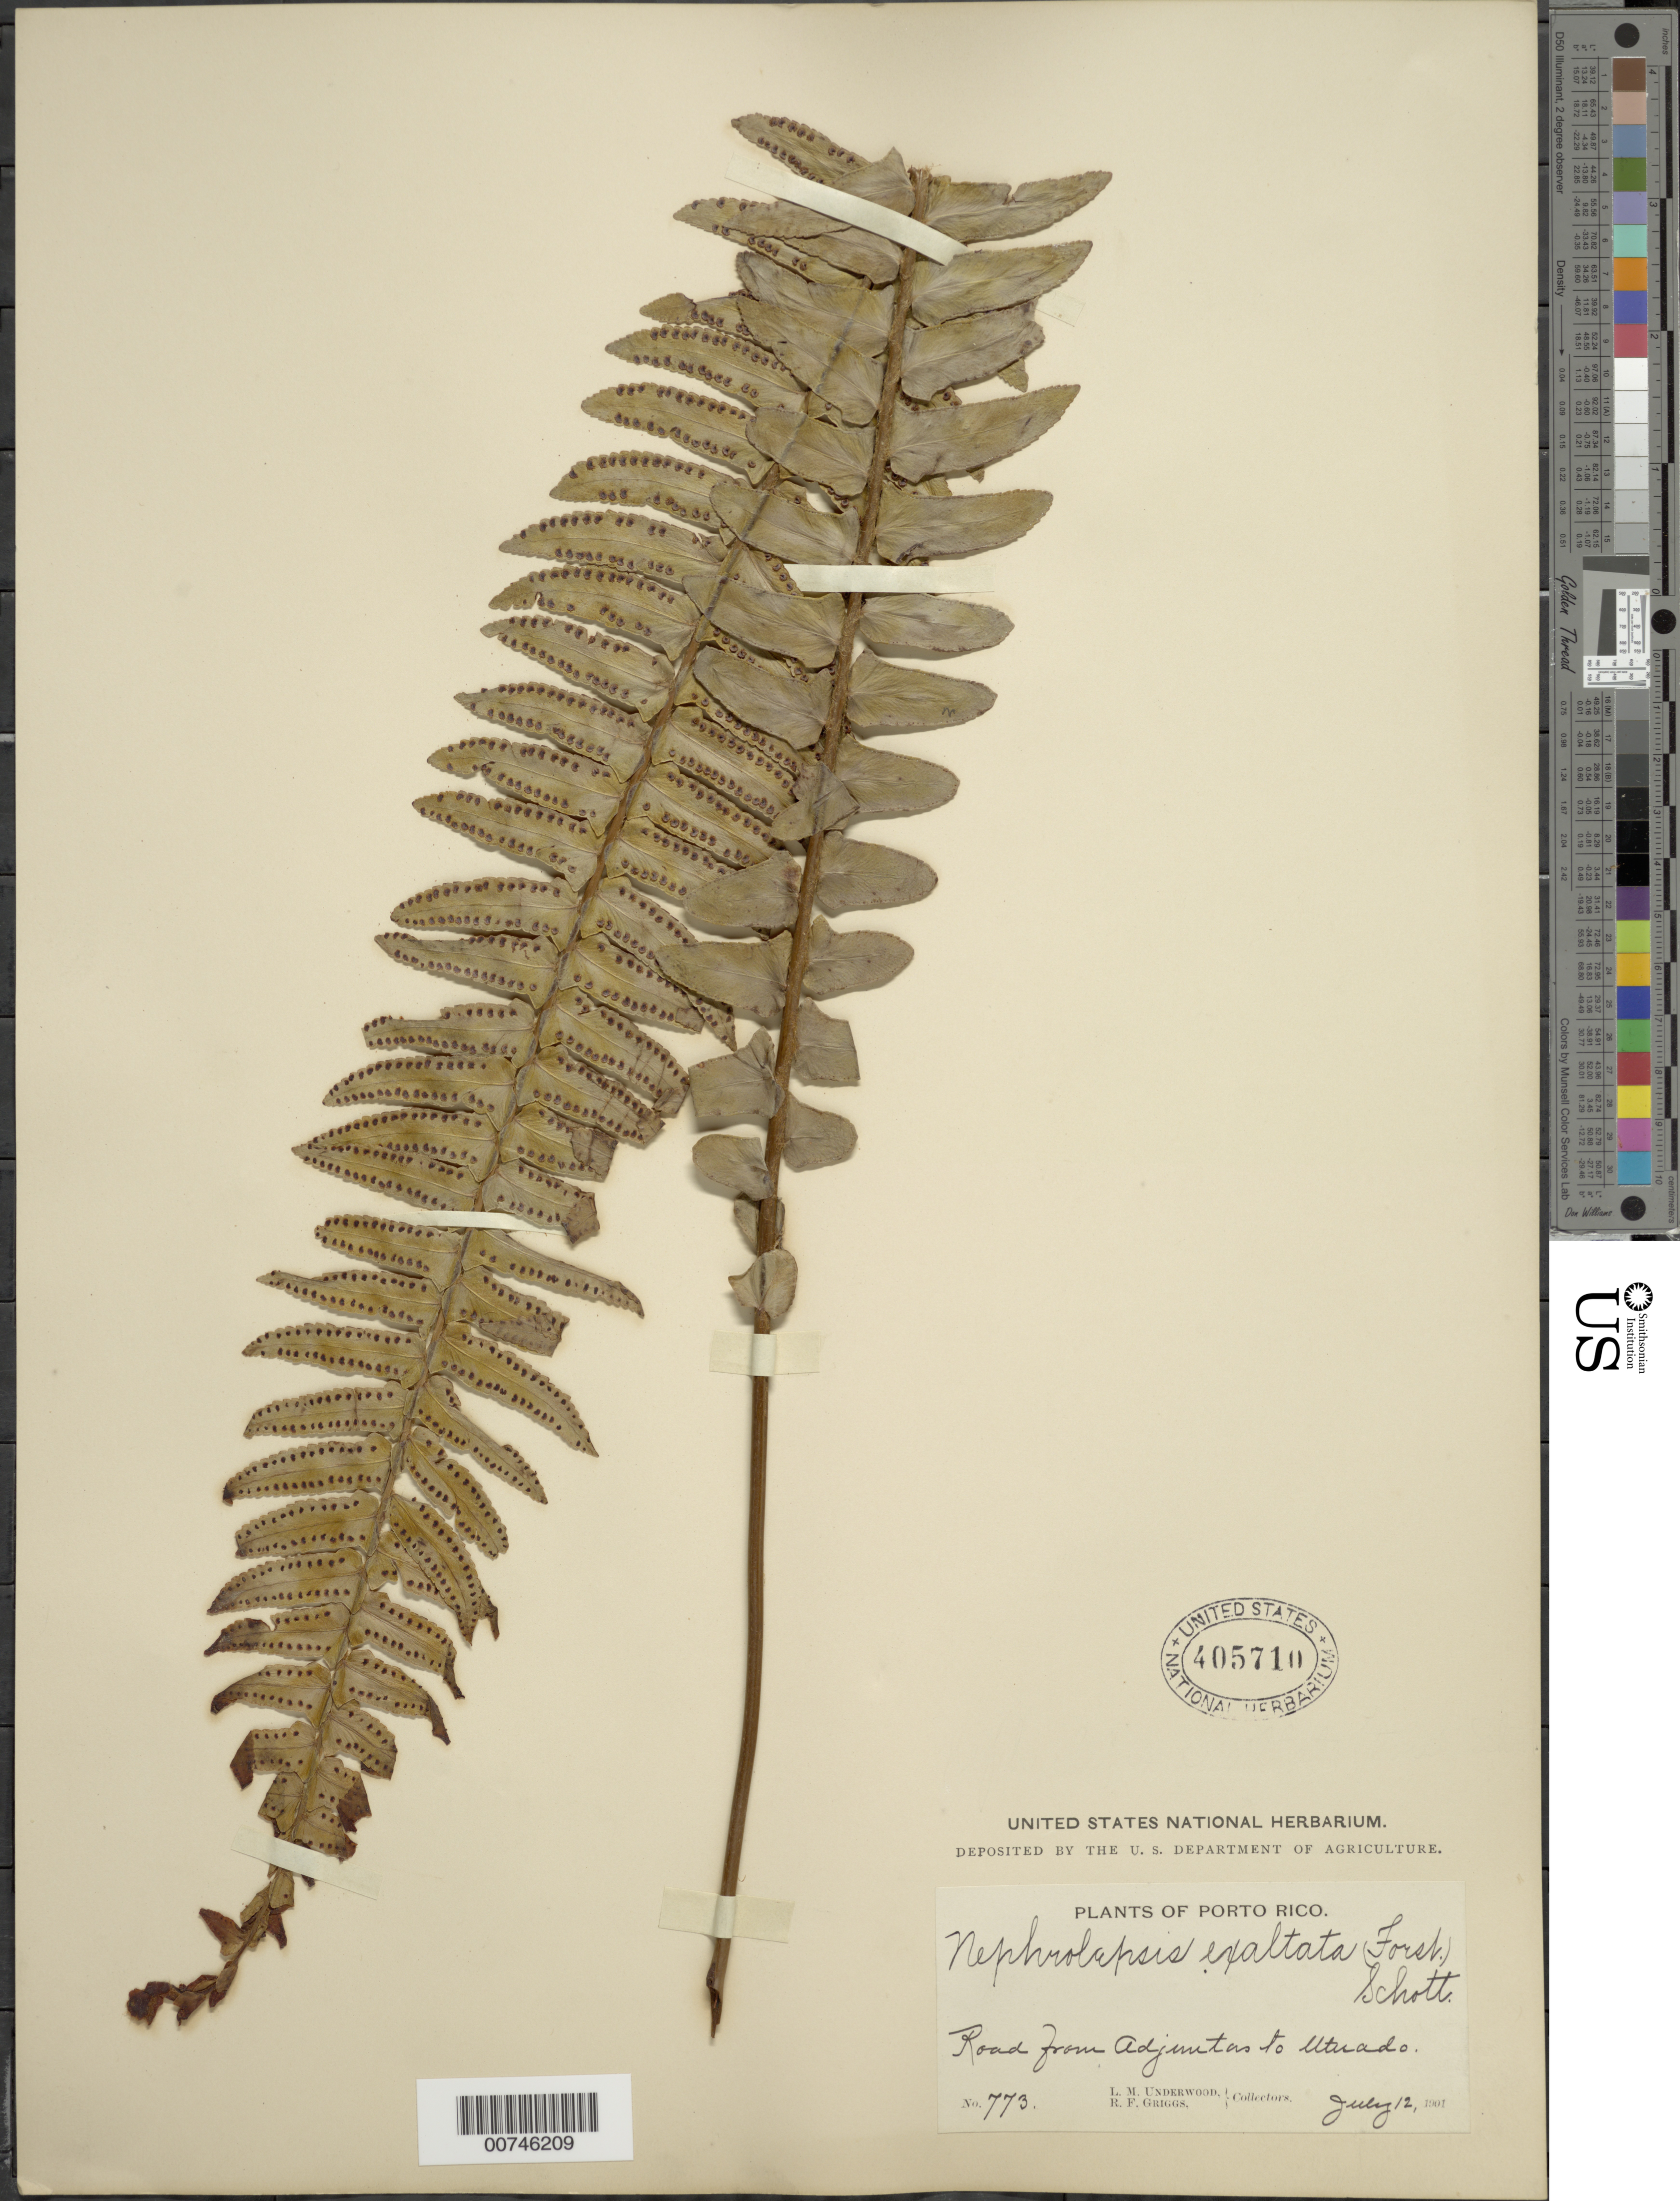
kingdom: Plantae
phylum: Tracheophyta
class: Polypodiopsida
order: Polypodiales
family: Nephrolepidaceae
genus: Nephrolepis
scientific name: Nephrolepis exaltata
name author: (L.) Schott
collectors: L. M. Underwood & R. F. Griggs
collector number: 773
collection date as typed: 12 Jul 1901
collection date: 1901-07-12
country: Puerto Rico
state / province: Utuado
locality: Road from Adjuntas to Utuado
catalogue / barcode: US 405710